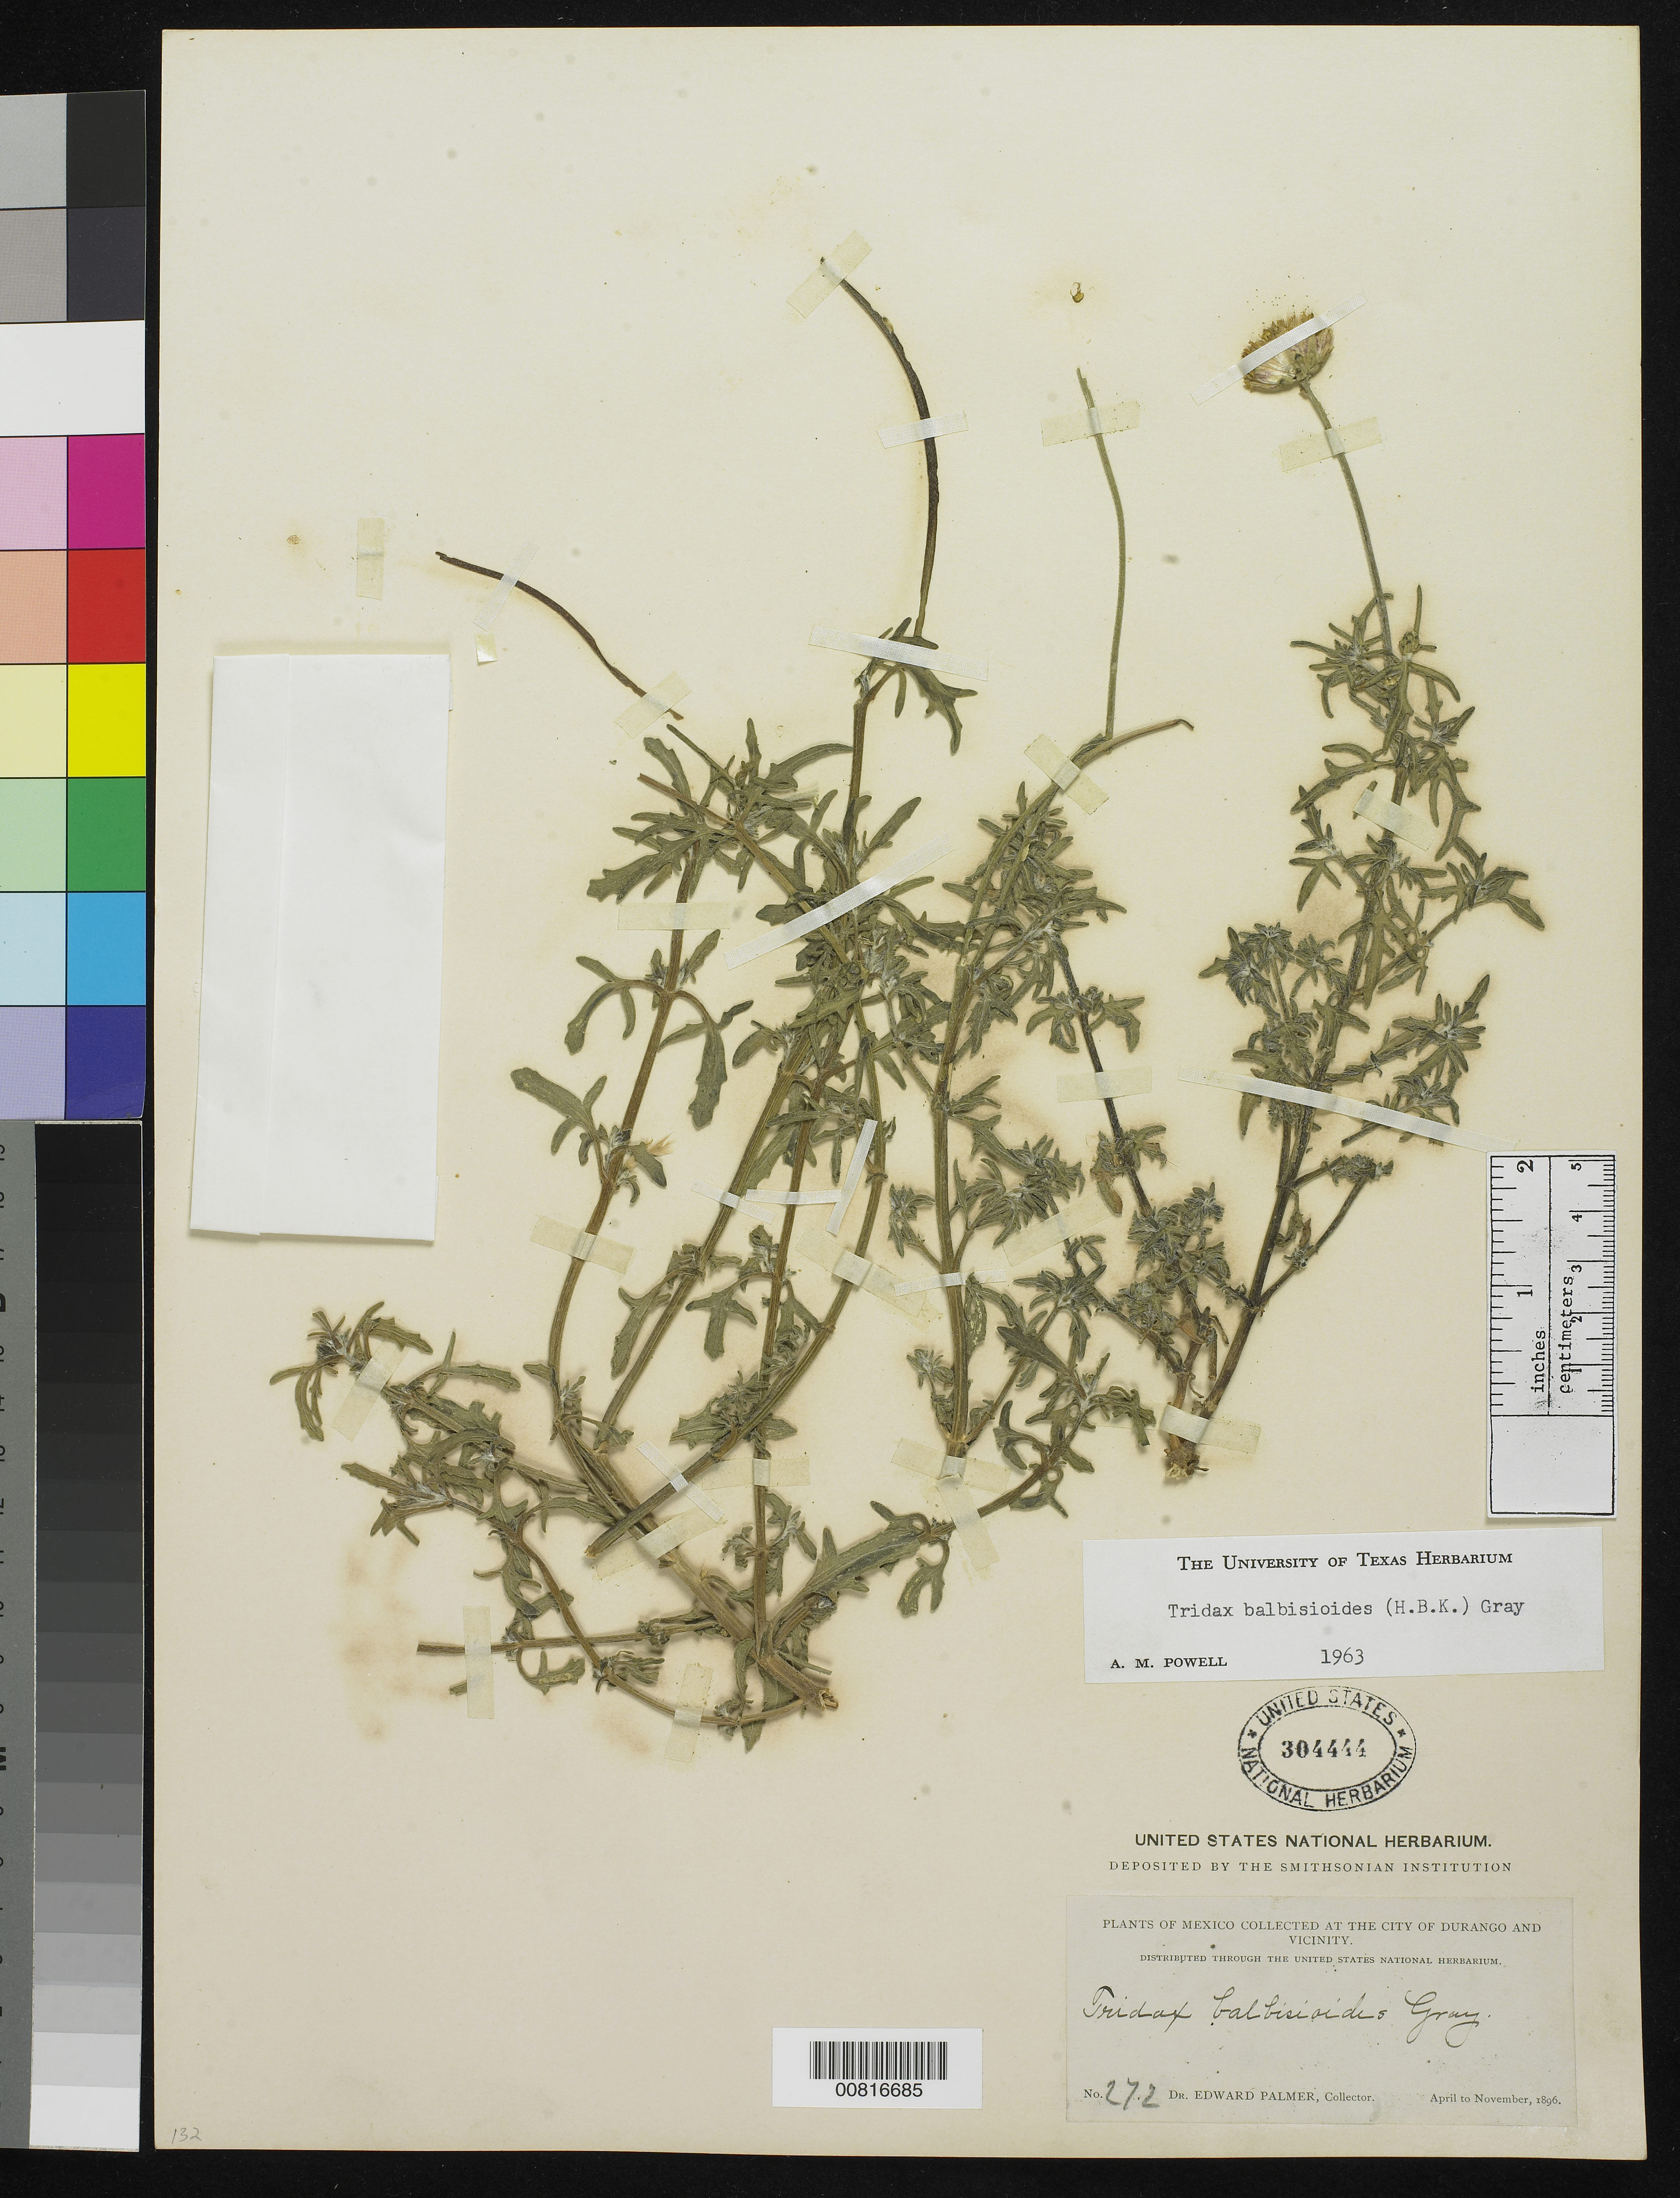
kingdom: Plantae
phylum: Tracheophyta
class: Magnoliopsida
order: Asterales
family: Asteraceae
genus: Tridax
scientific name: Tridax balbisioides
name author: (Kunth) A. Gray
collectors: E. Palmer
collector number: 272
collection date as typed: Apr 1896 to -- Nov 1896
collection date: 1896-04/1896-11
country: Mexico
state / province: Durango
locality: City of Durango and vicinity.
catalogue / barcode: US 304444